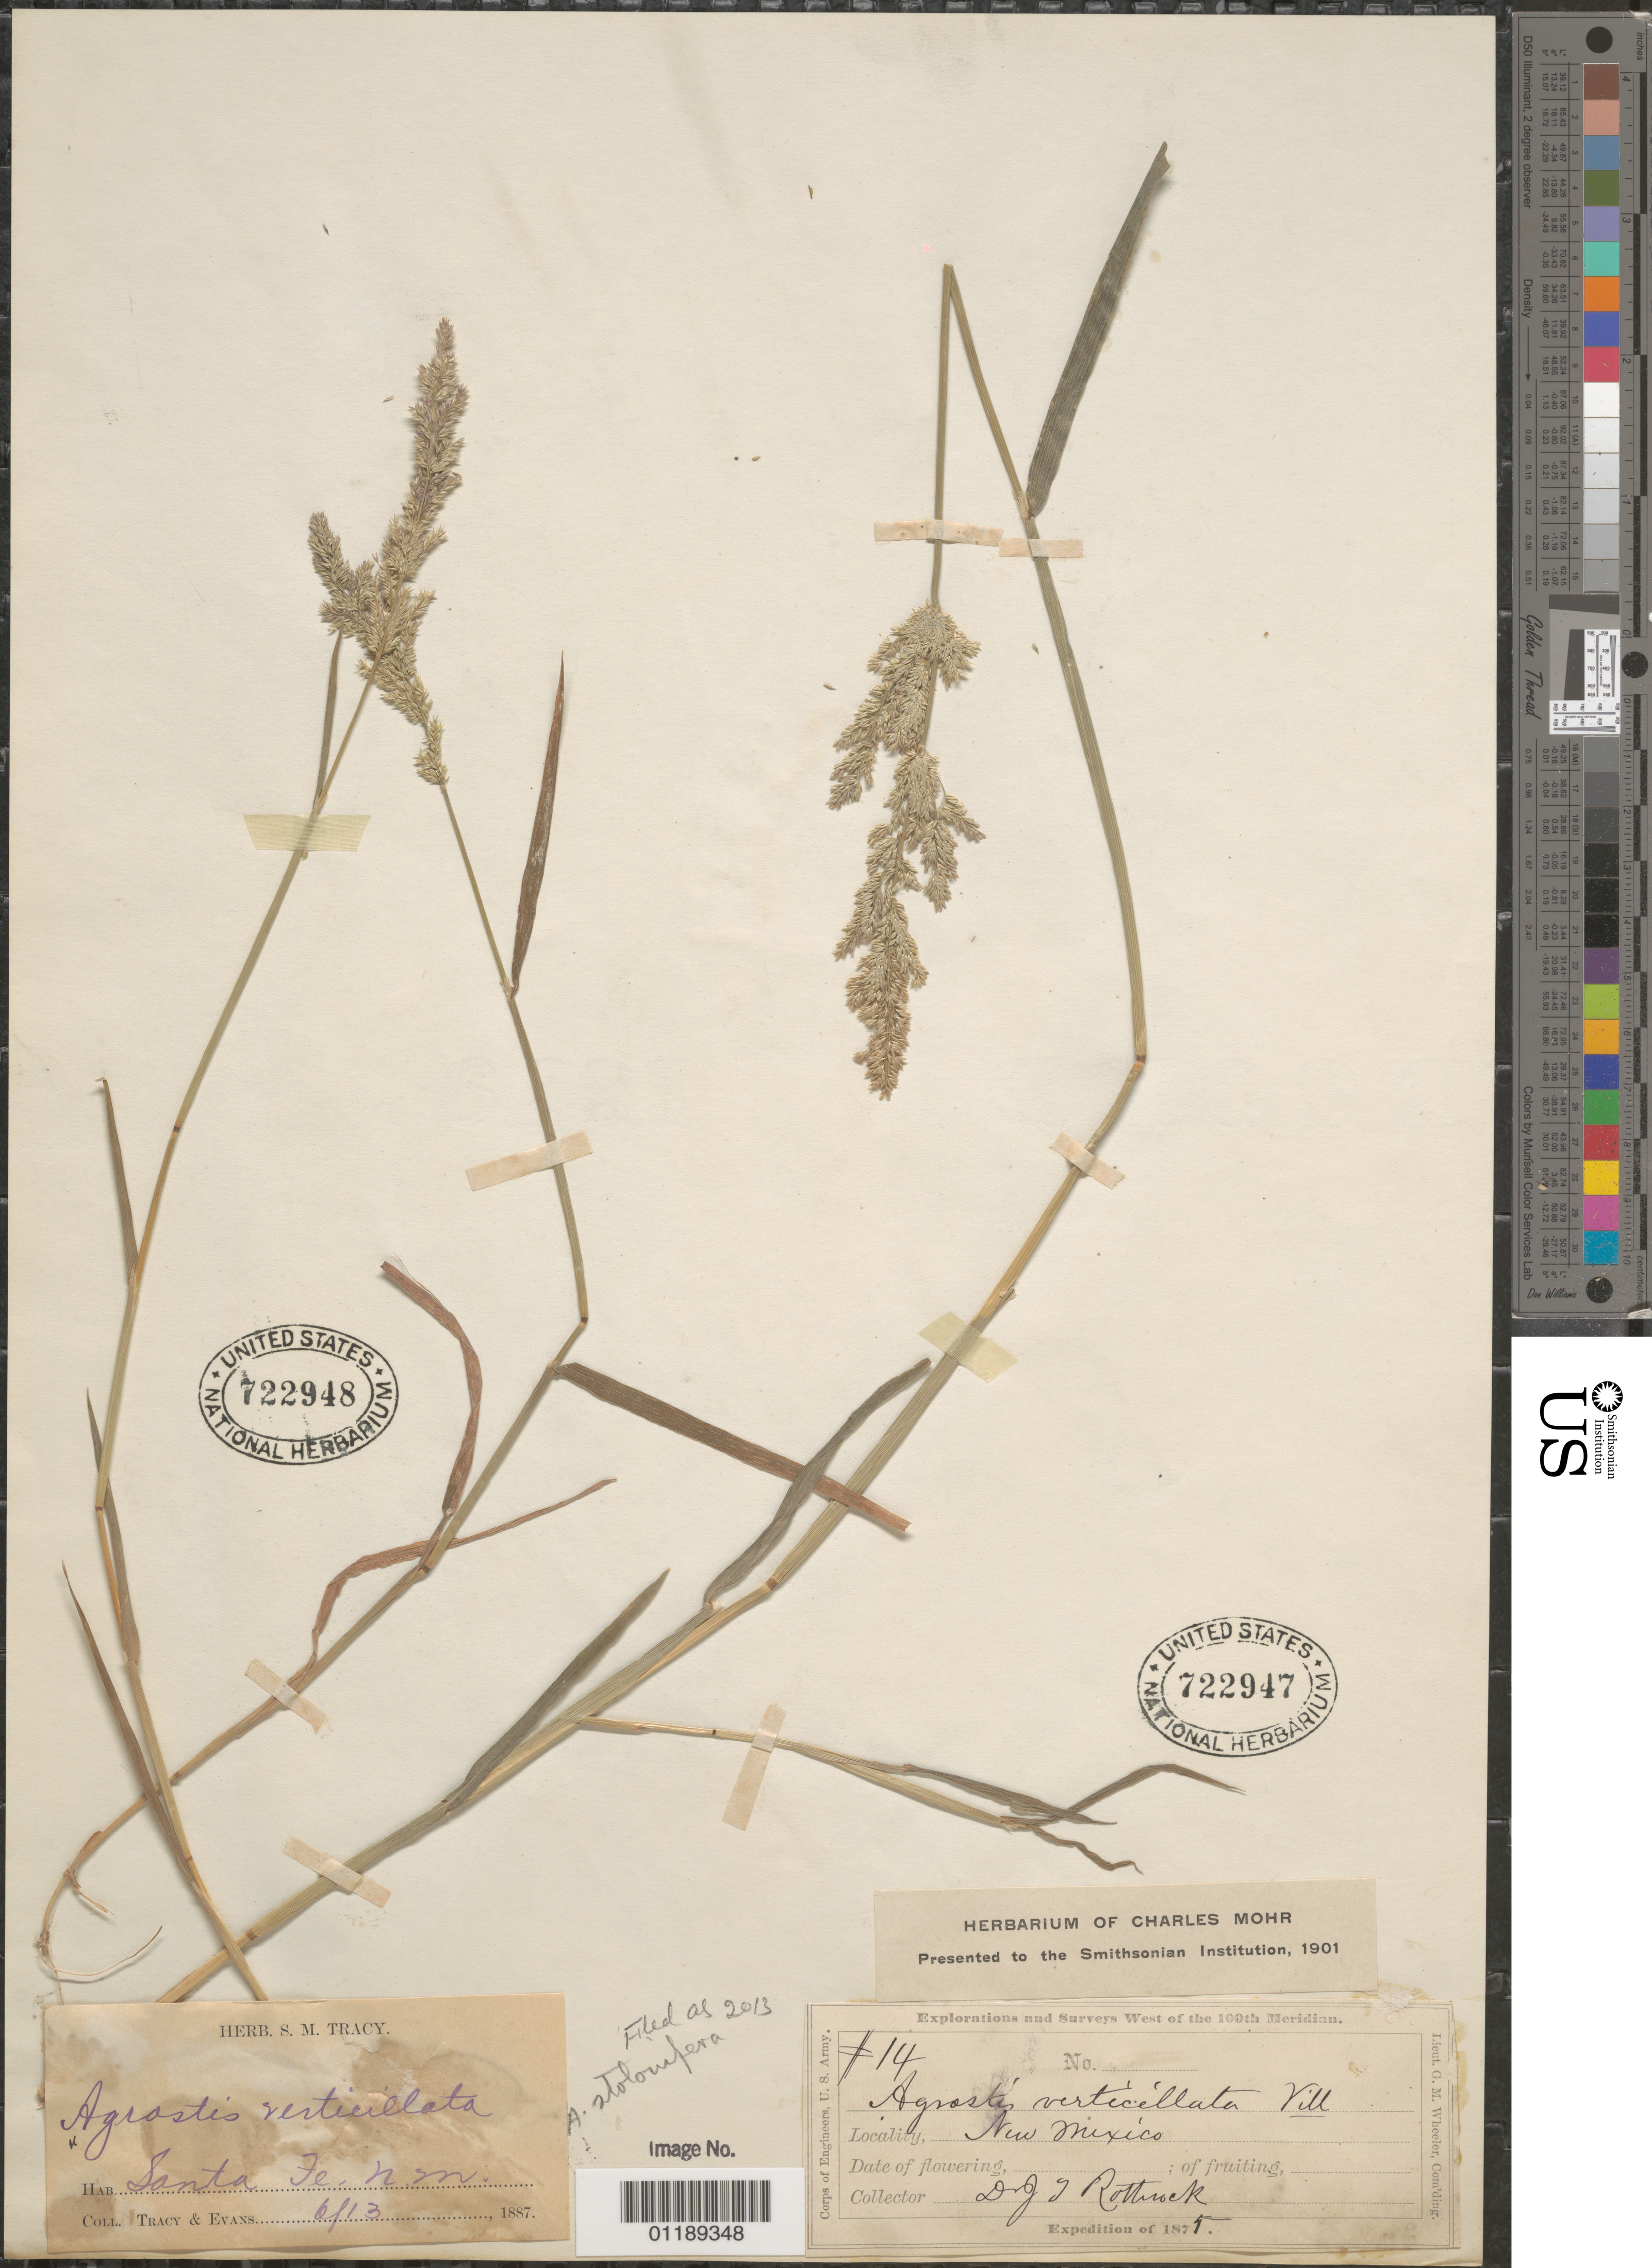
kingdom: Plantae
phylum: Tracheophyta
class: Liliopsida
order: Poales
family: Poaceae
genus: Agrostis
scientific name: Agrostis stolonifera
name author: L.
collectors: J. T. Rothrock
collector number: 14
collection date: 1875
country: United States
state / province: New Mexico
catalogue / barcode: US 722947